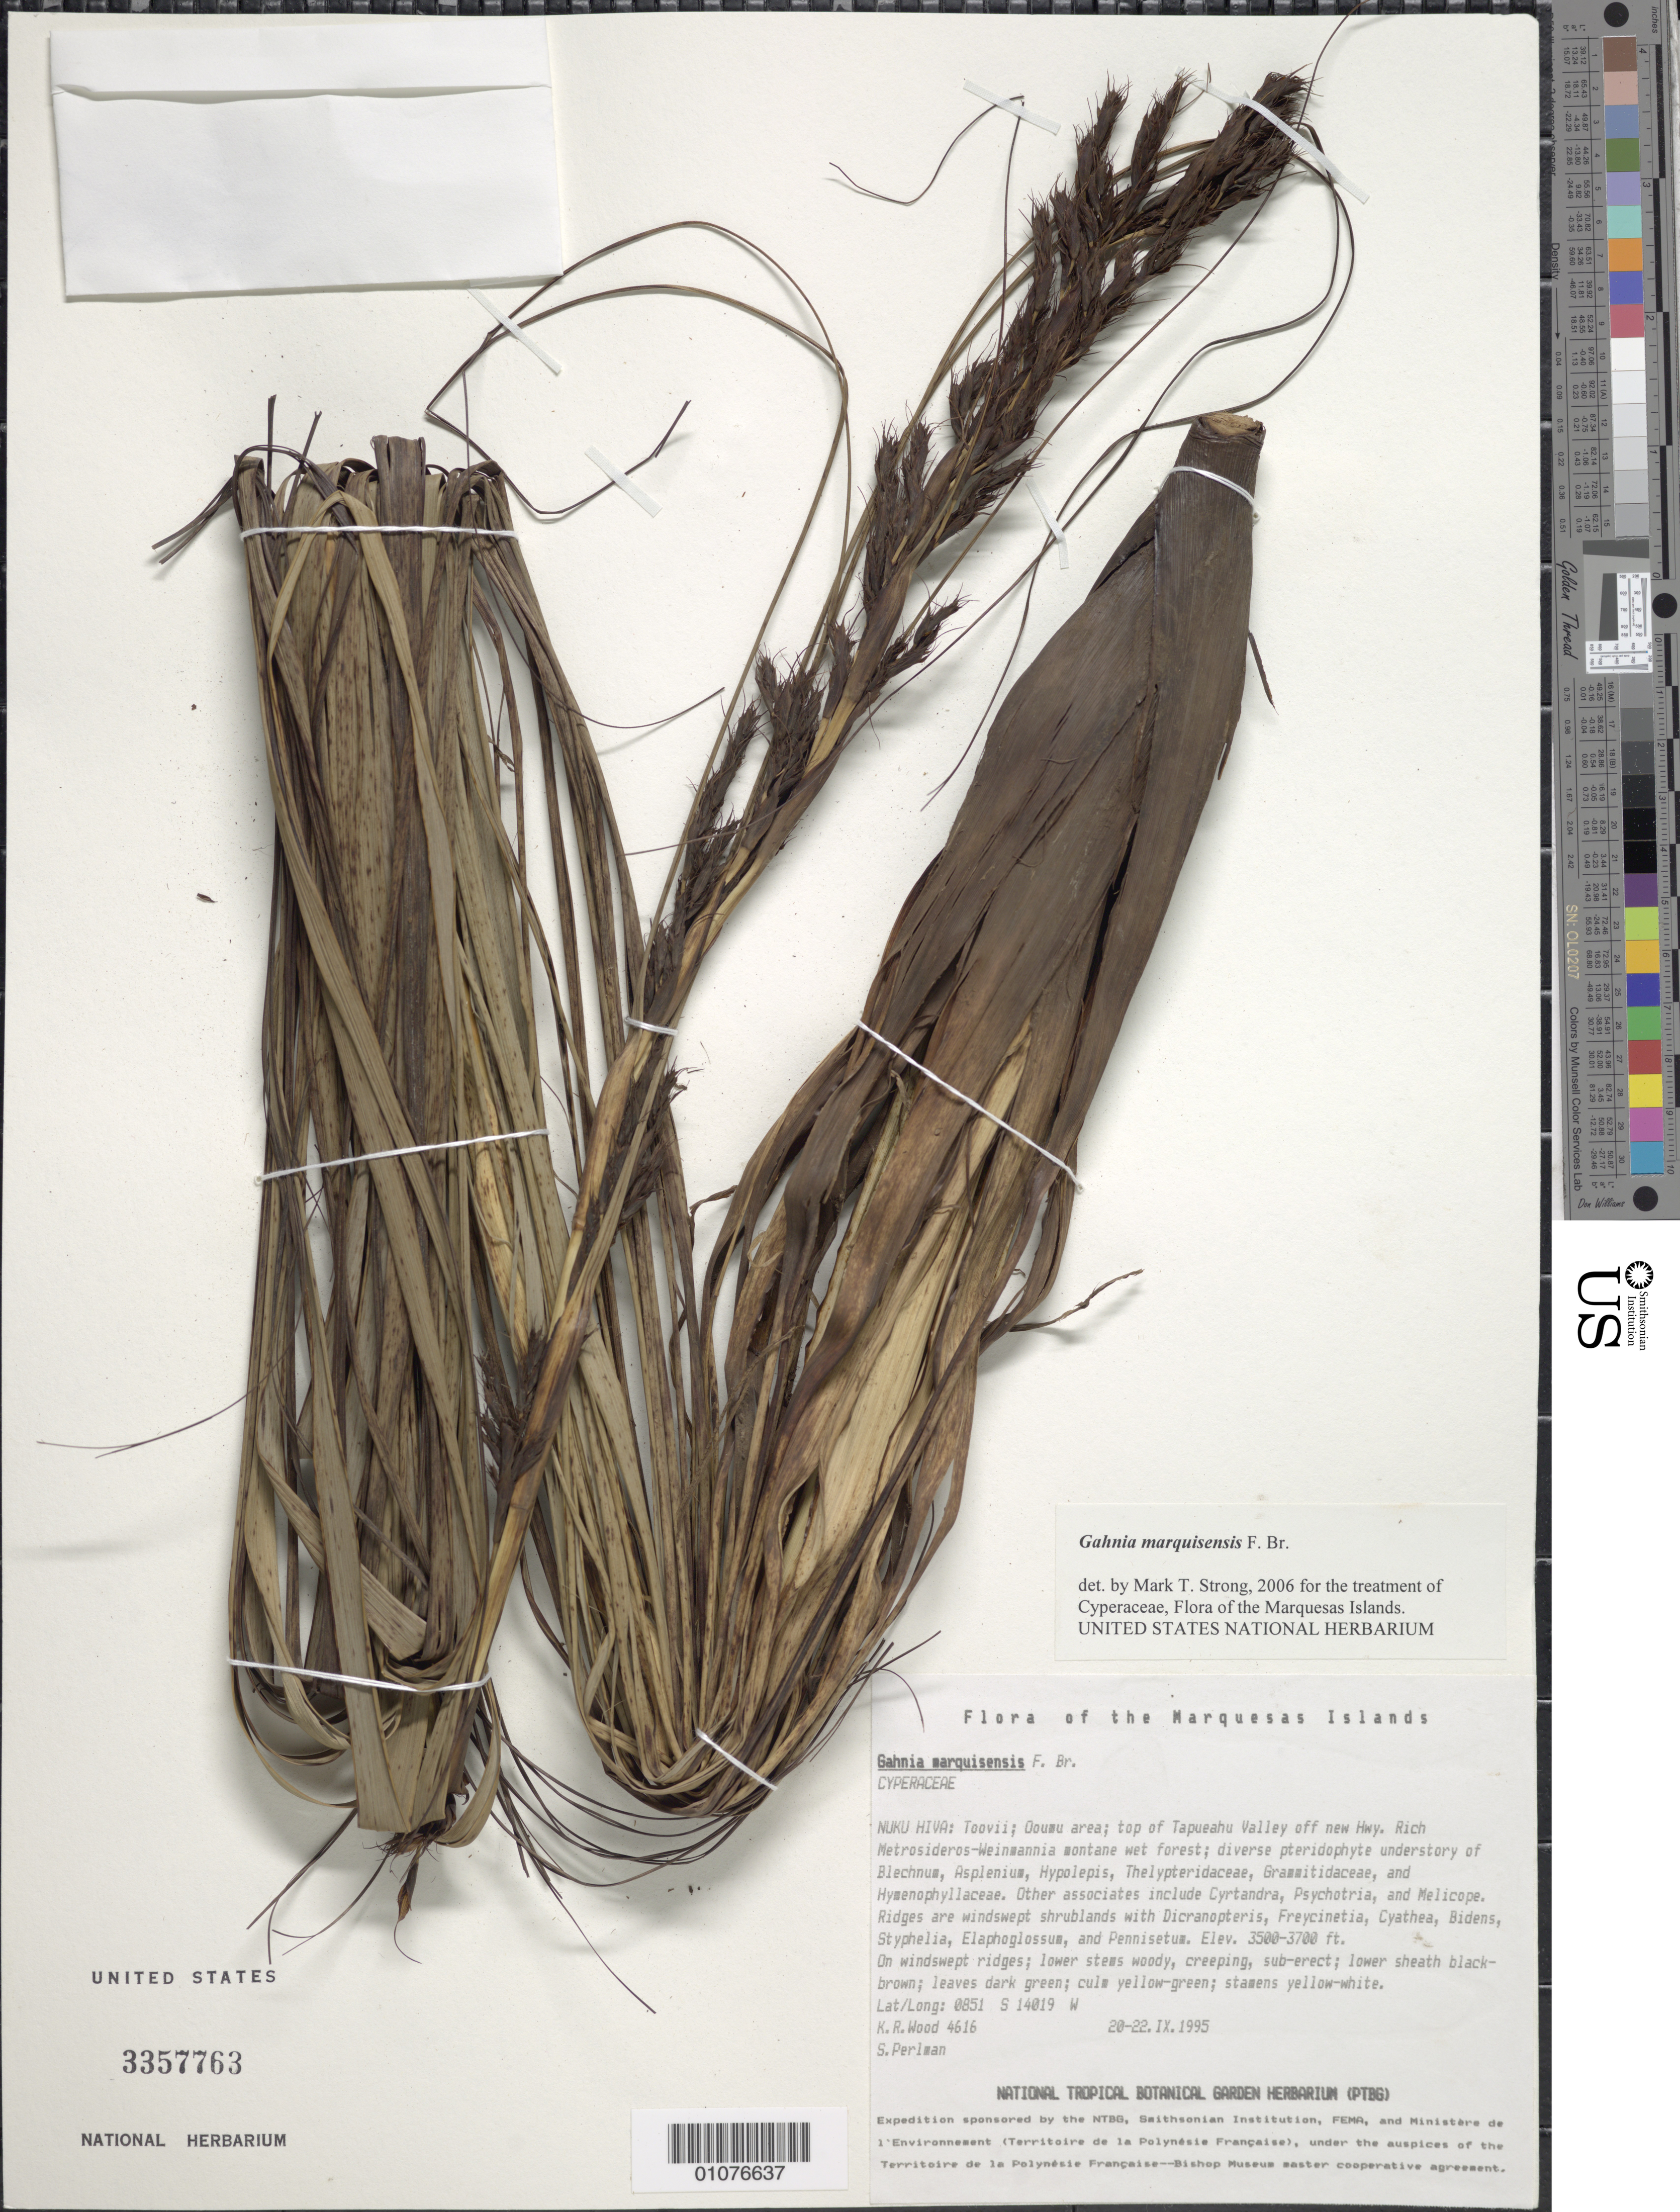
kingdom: Plantae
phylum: Tracheophyta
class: Liliopsida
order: Poales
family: Cyperaceae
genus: Gahnia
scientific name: Gahnia marquisensis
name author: F. Br.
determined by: Lorence, David H., (PTBG), National Tropical Botanical Garden (UNITED STATES)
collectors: K. R. Wood & S. P. Perlman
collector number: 4616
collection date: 1995-09-20/1995-09-22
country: French Polynesia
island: Nuku Hiva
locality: Toovii, Ooumu area, top of Tapueahu Valley off new hwy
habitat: Metrosideros-Weinmannia montane wet forests, on wind swept ridges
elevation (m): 1067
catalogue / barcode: US 3357763